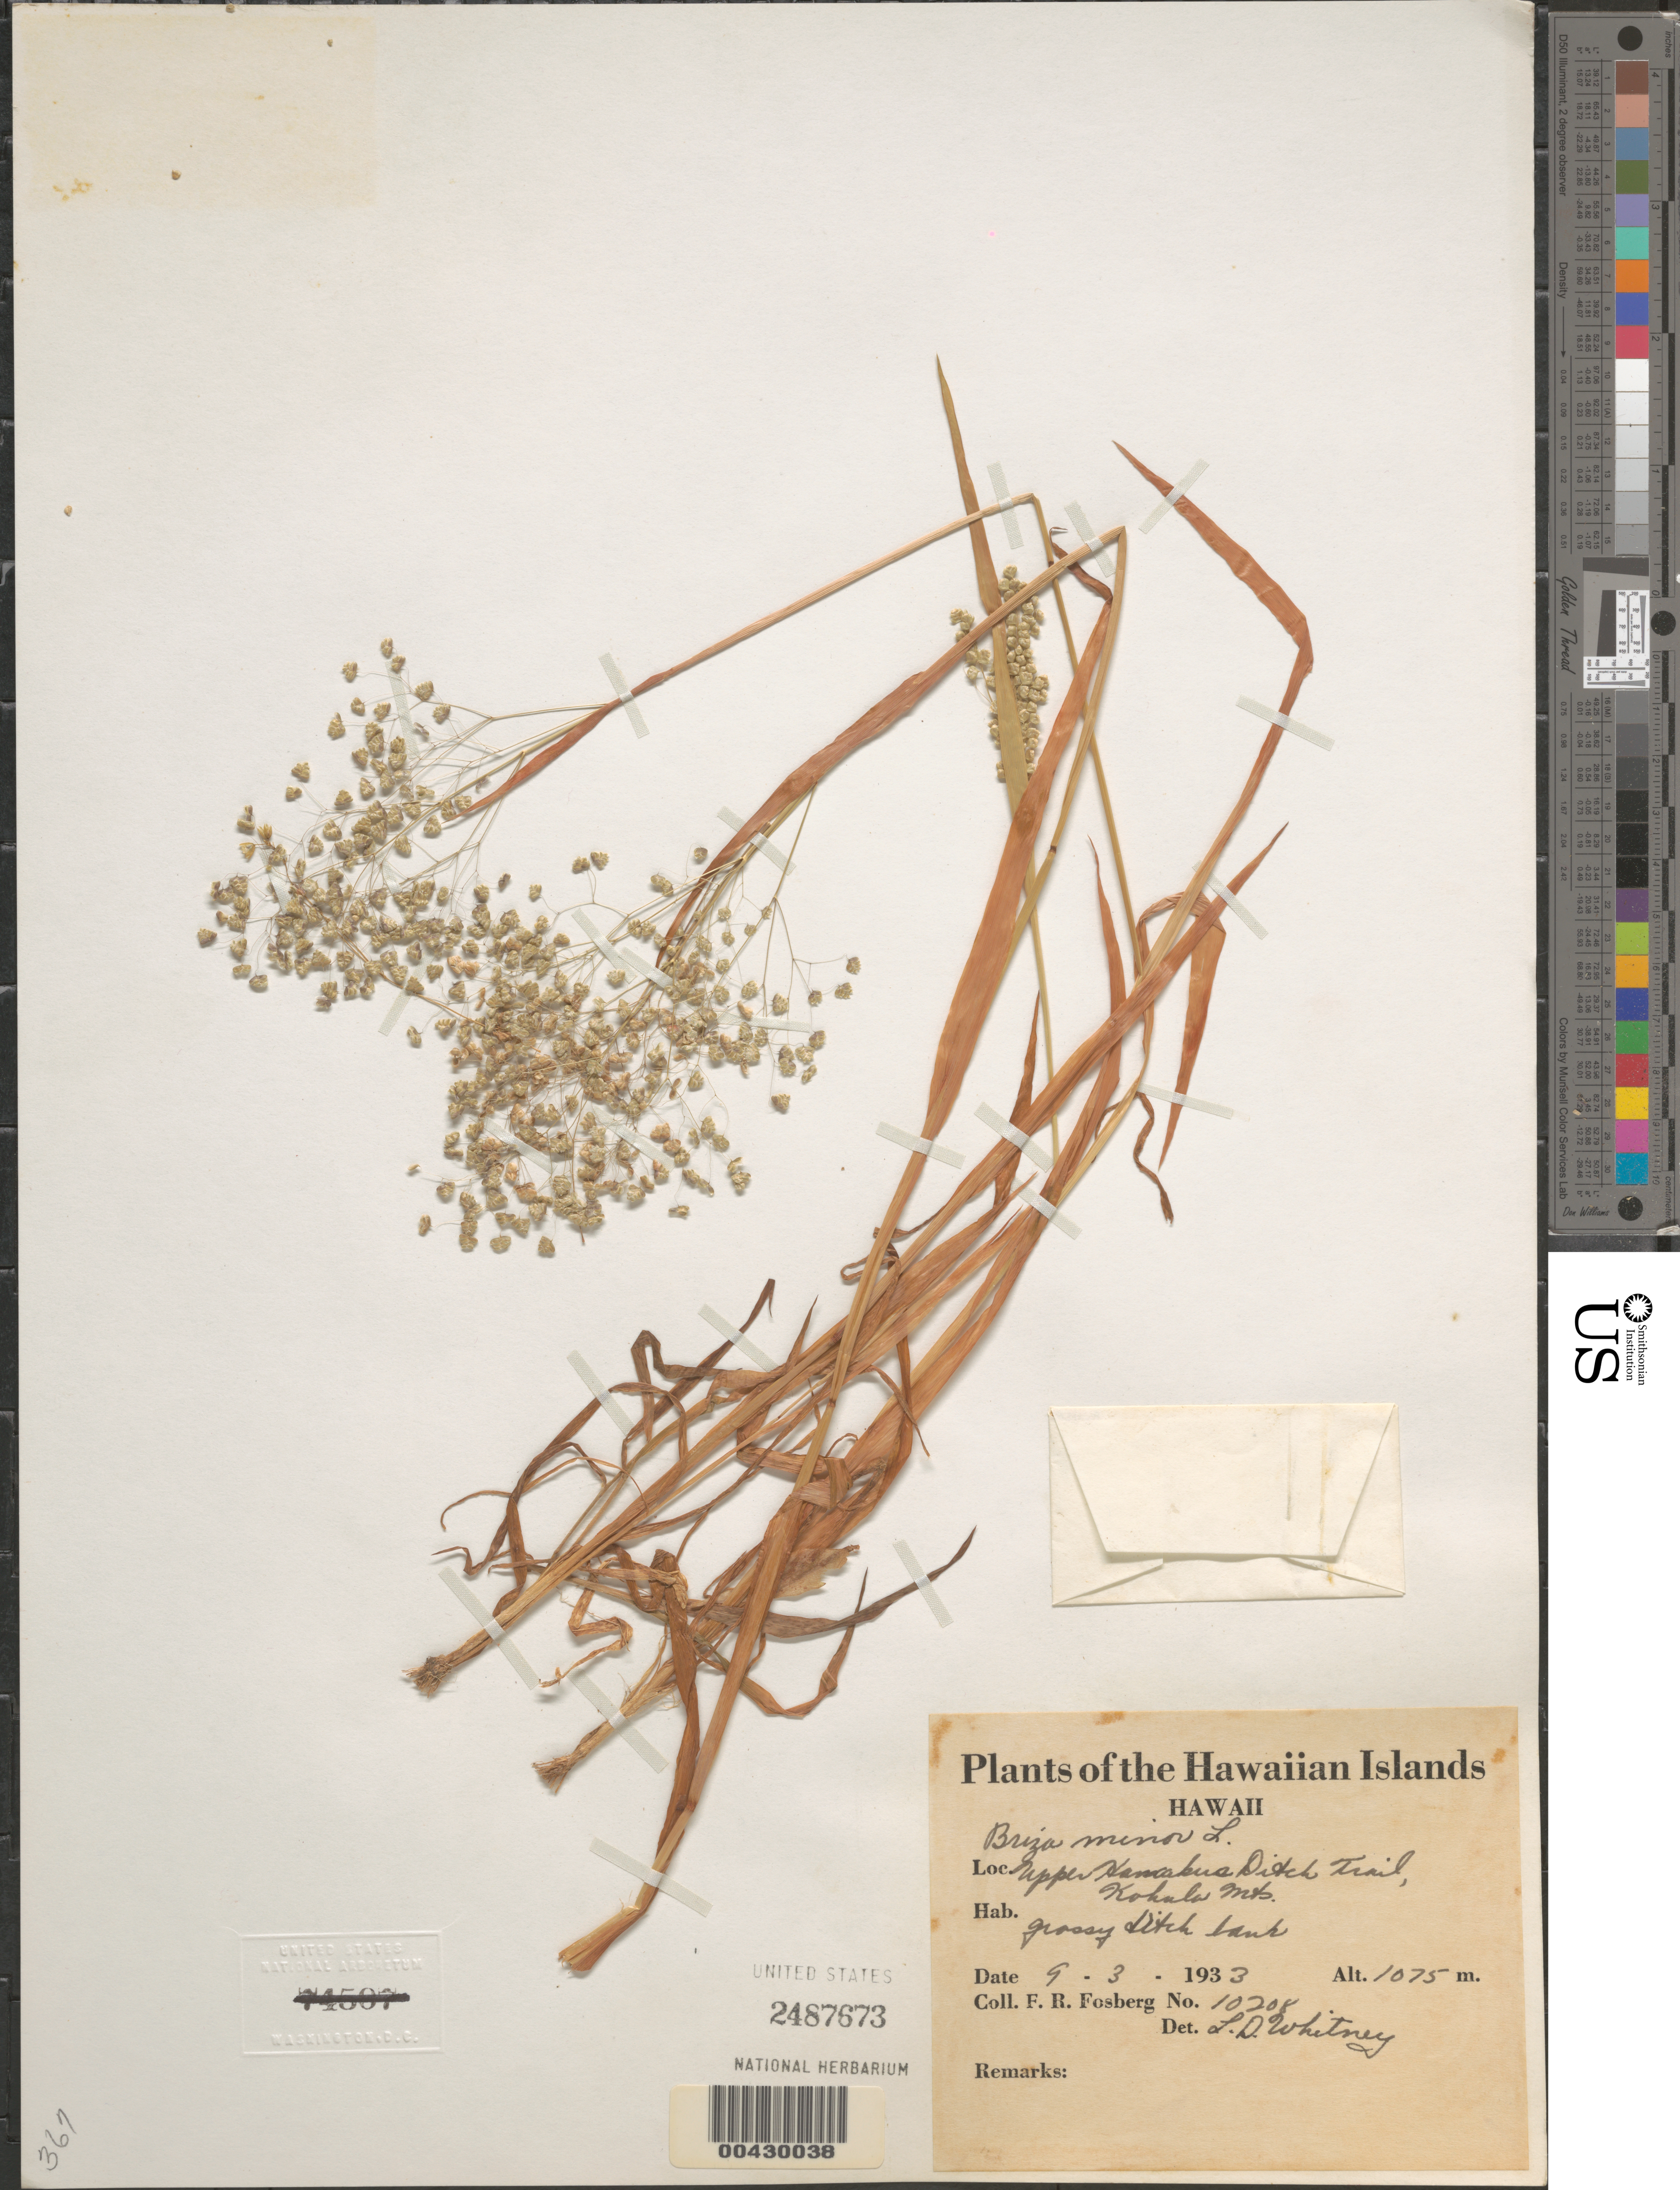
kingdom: Plantae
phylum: Tracheophyta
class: Liliopsida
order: Poales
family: Poaceae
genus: Briza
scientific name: Briza minor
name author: L.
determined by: Whitney, L. D.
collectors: F. R. Fosberg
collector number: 10208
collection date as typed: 9 Mar 1933 to 3 Sep 1933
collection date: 1933-03-09/1933-09-03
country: United States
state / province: Hawaii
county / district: Hawaii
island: Hawaii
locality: Upper Hamakua Ditch Trail, Kohala Mountains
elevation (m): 1075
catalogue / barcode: US 2487673